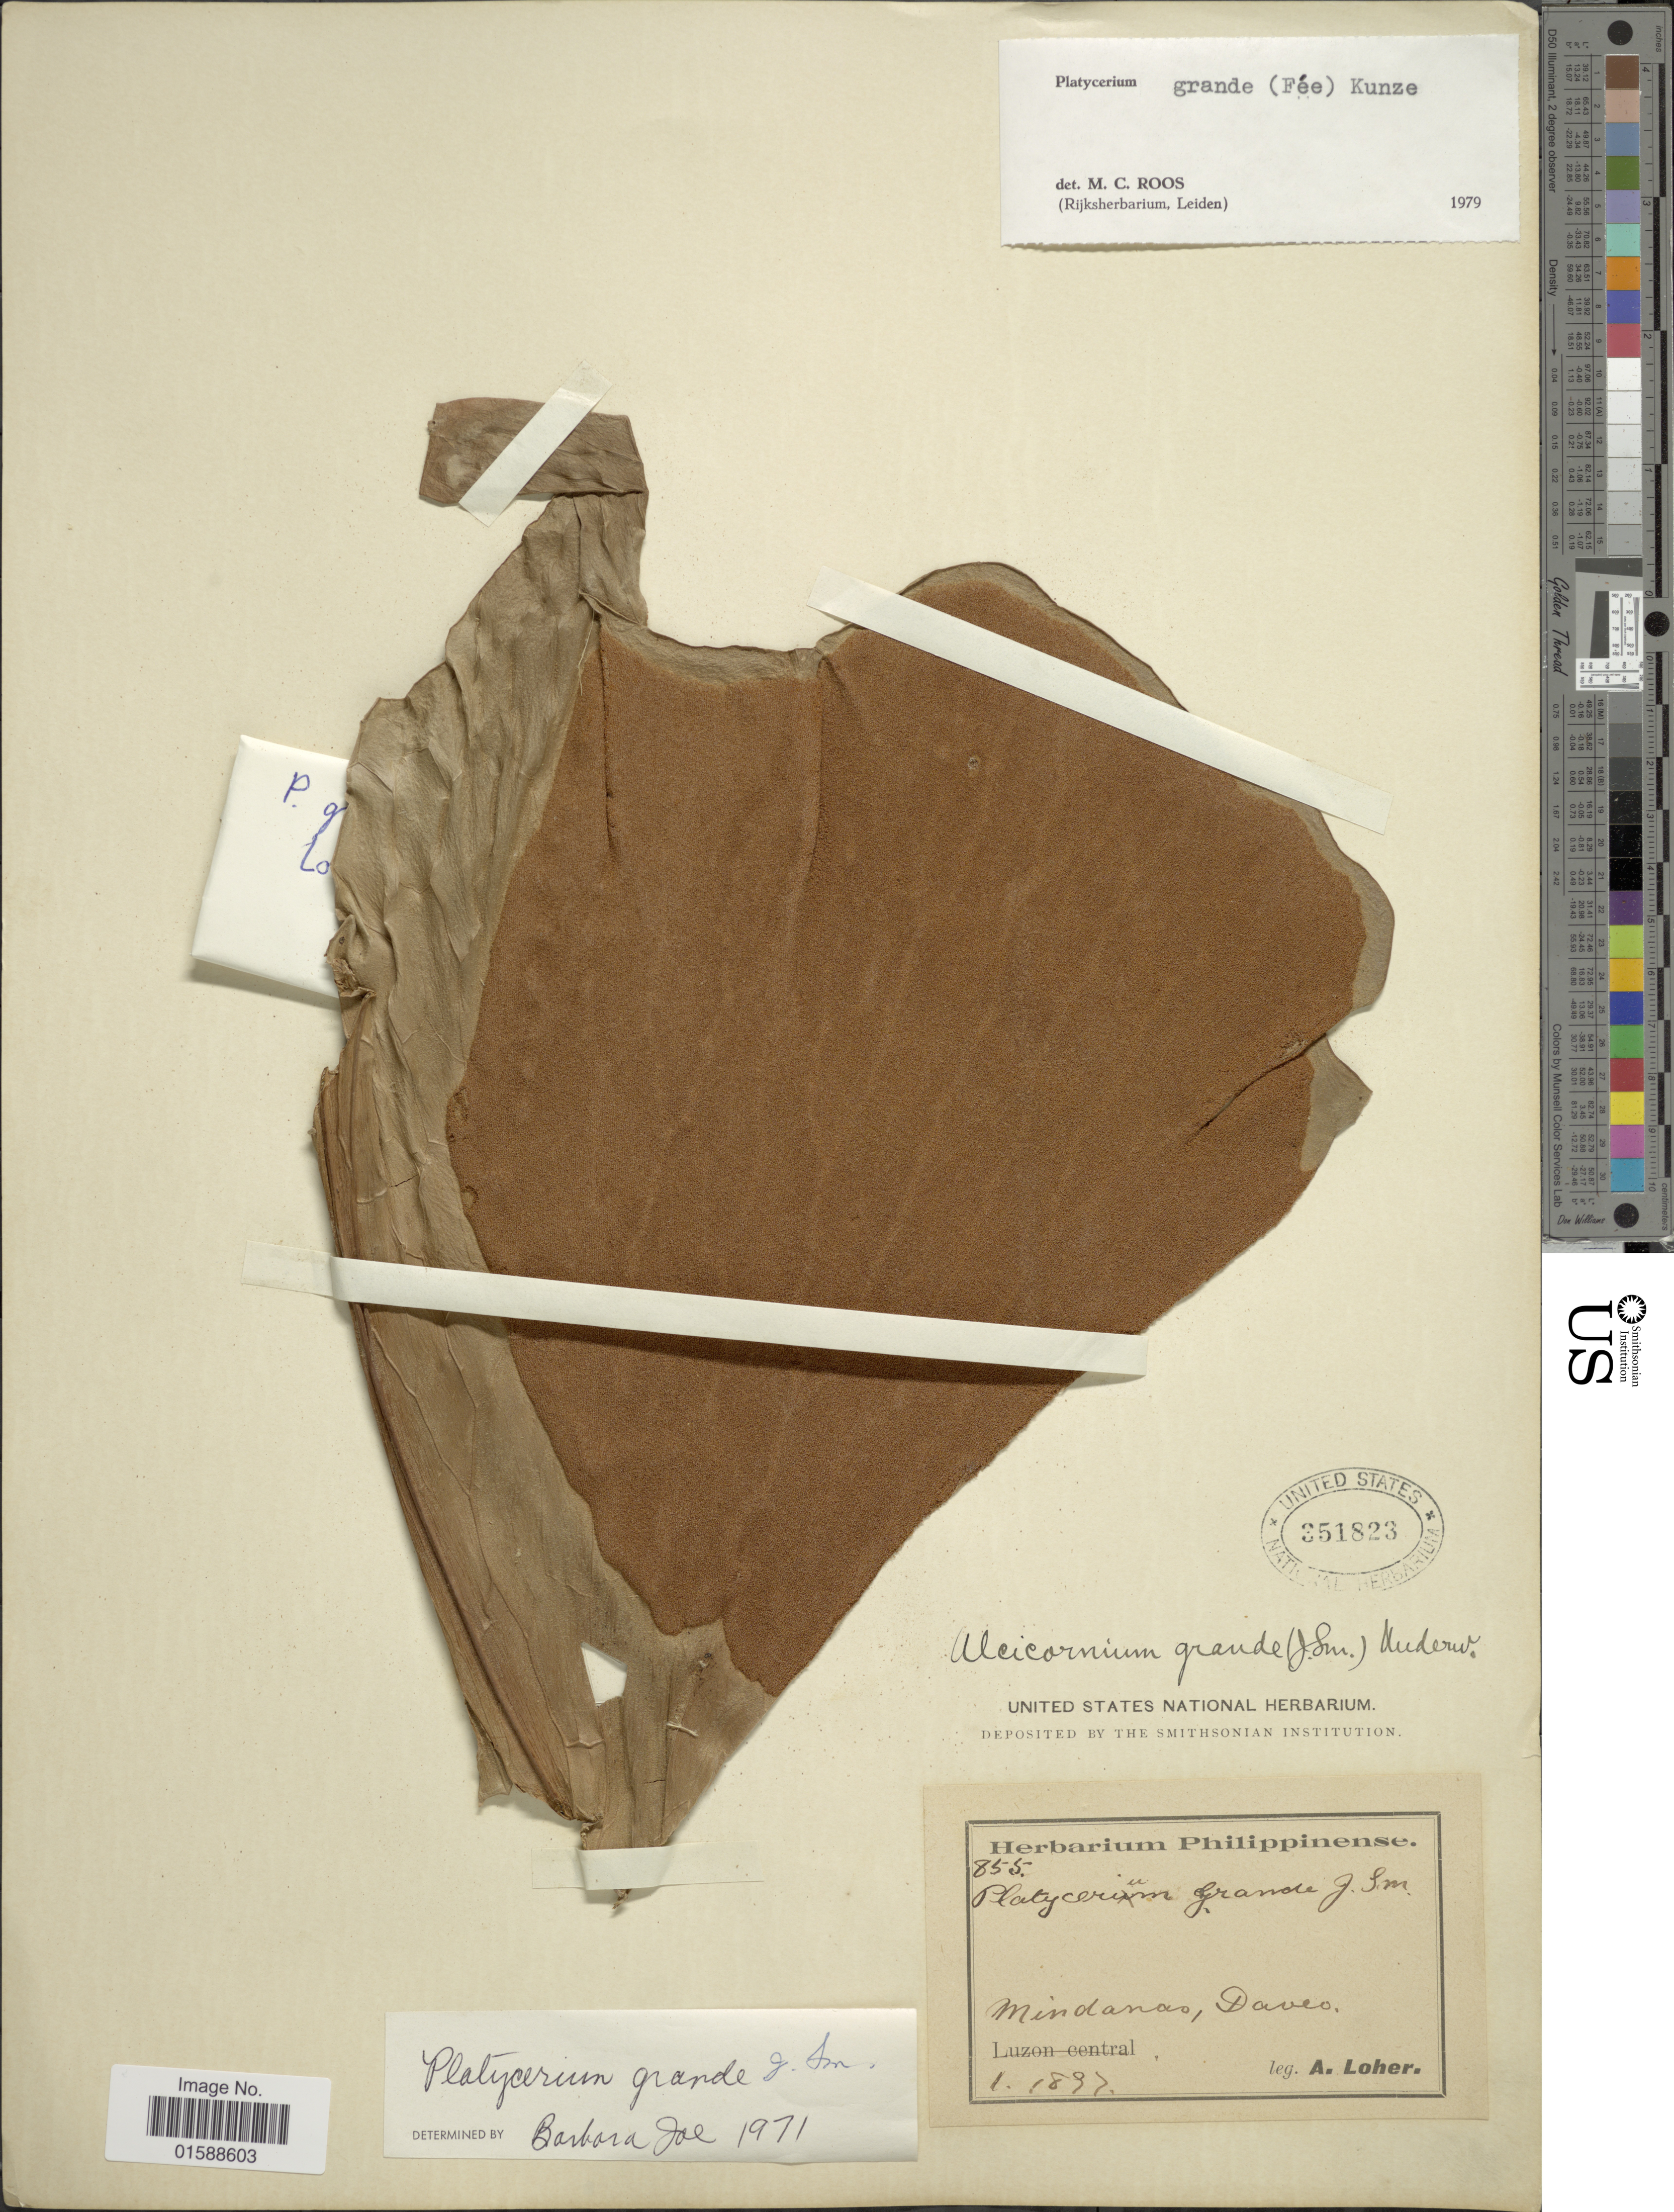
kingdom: Plantae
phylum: Tracheophyta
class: Polypodiopsida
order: Polypodiales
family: Polypodiaceae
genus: Platycerium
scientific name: Platycerium grande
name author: (A. Cunn.) J. Sm.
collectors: A. Loher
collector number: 855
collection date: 1897-01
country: Philippines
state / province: Davao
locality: Mindanao, Davao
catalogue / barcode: US 351823